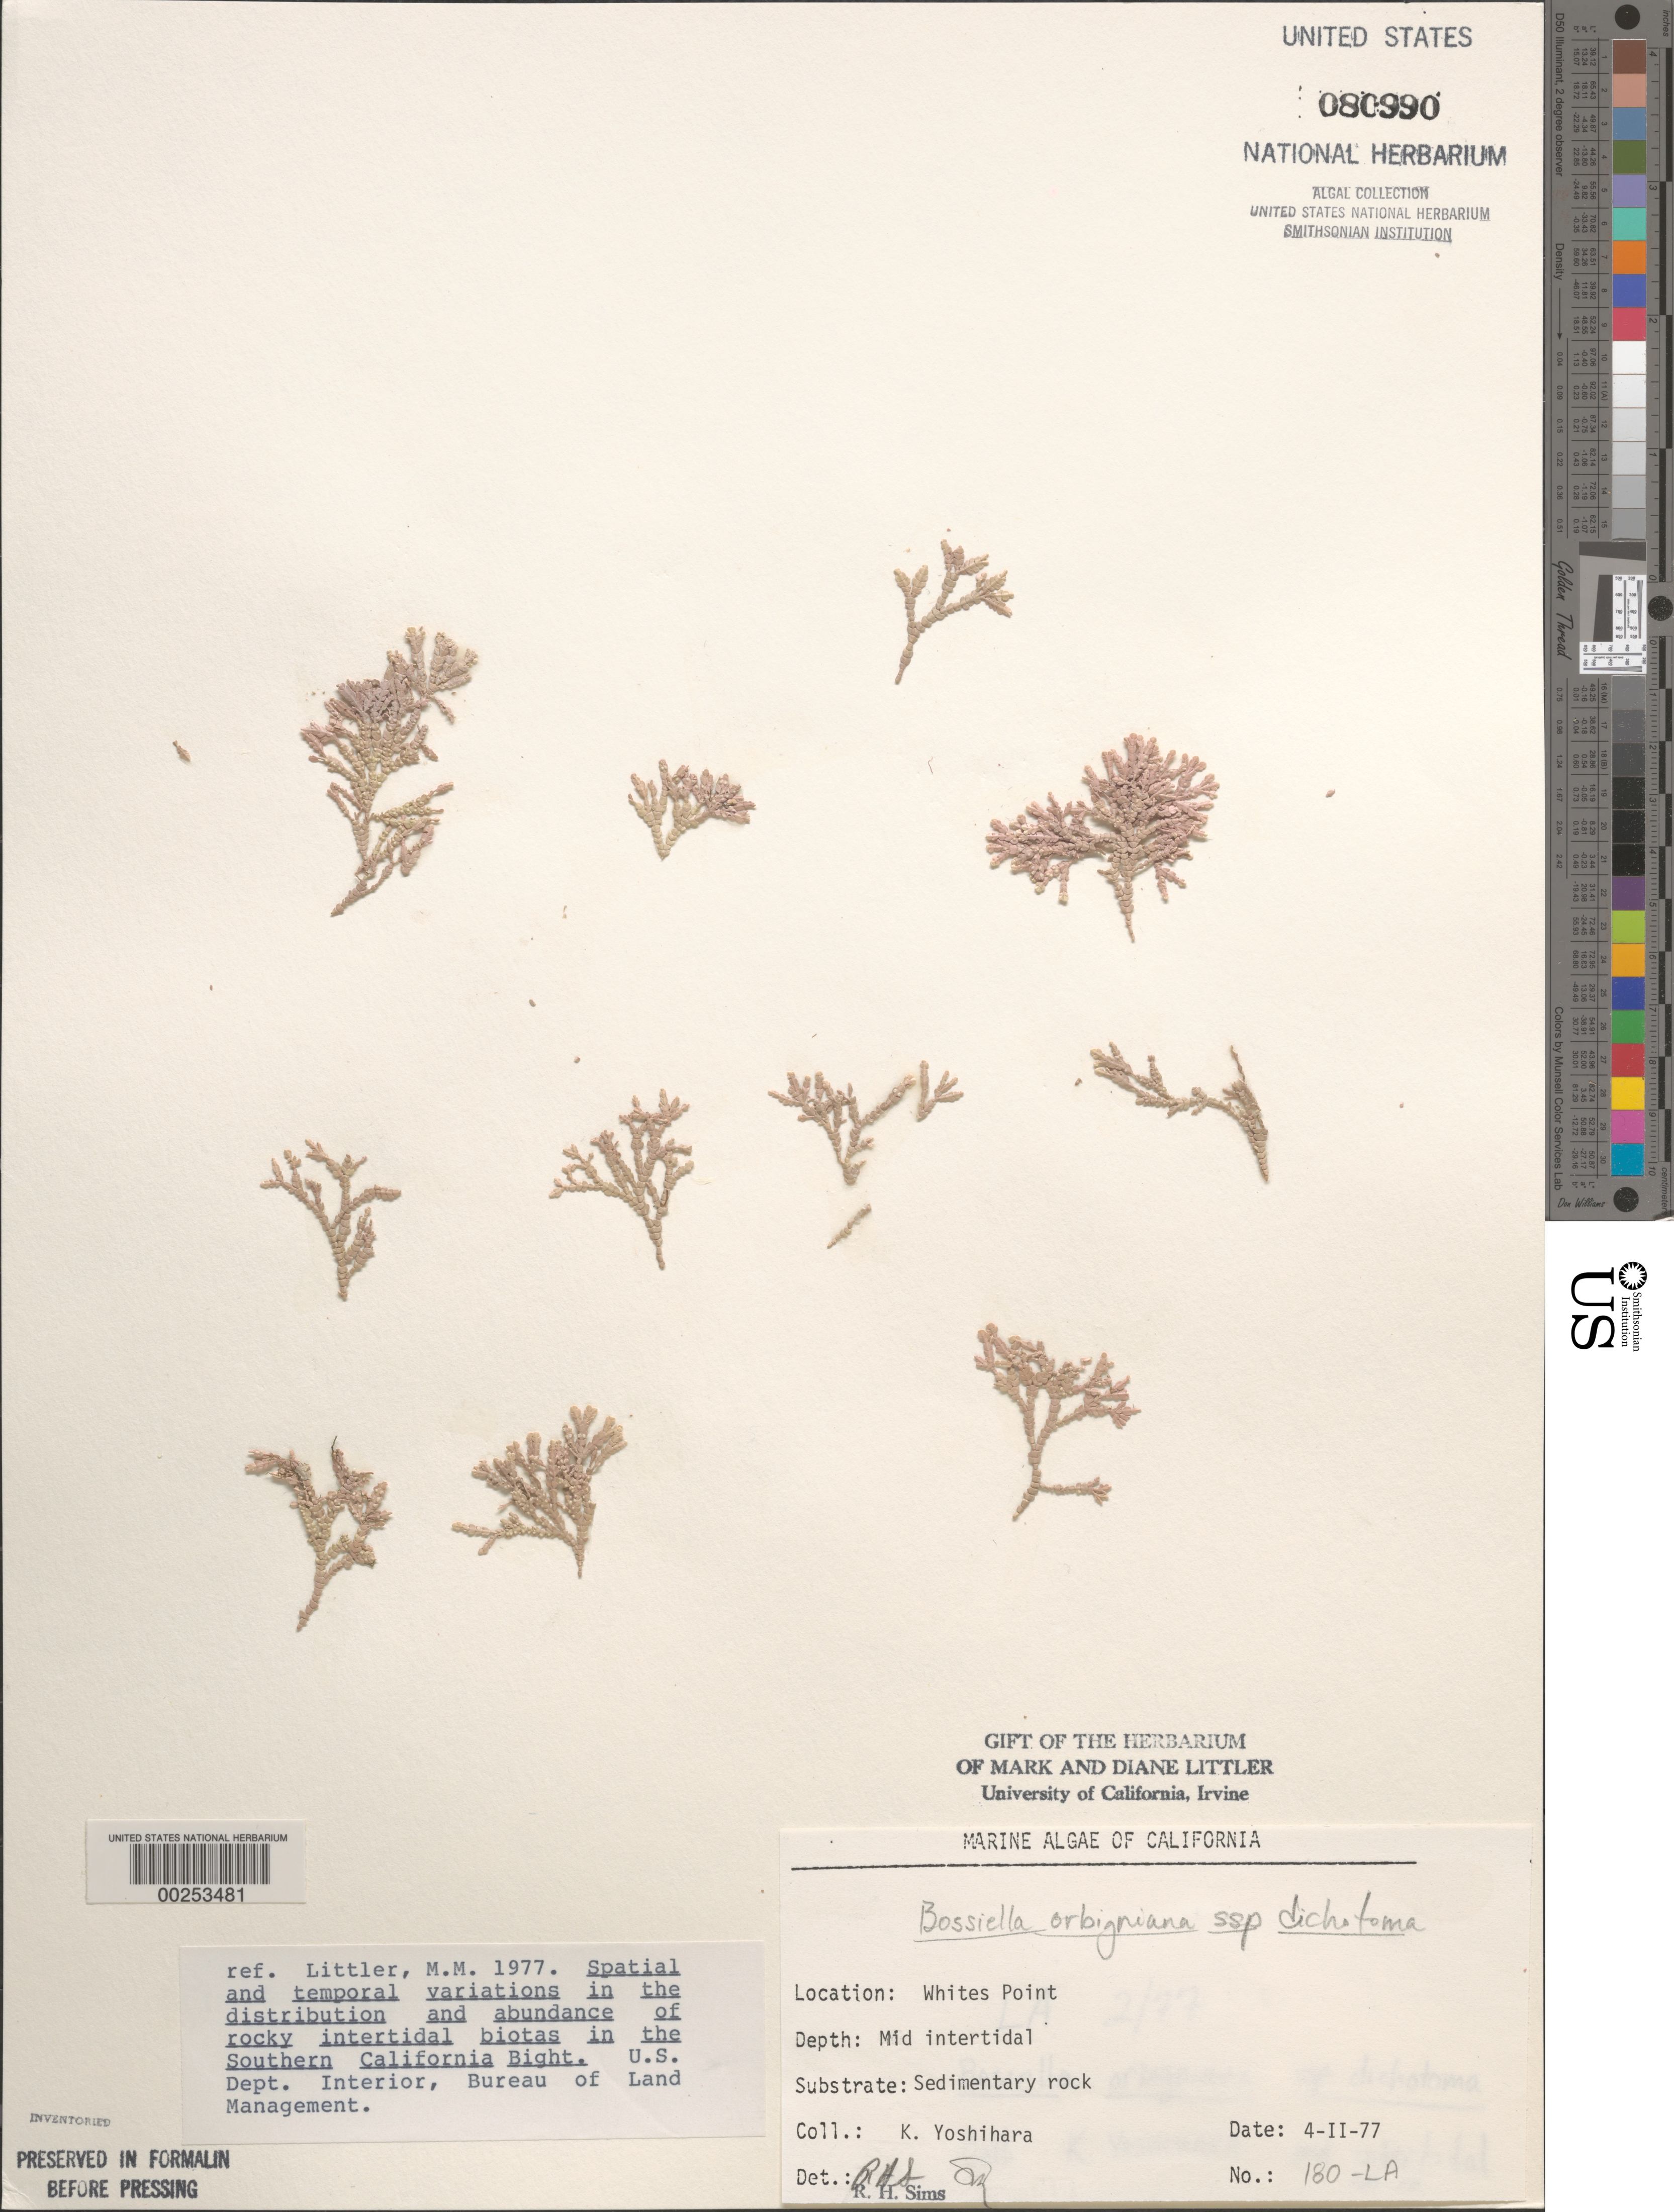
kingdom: Plantae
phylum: Rhodophyta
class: Florideophyceae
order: Corallinales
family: Corallinaceae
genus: Bossiella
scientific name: Bossiella orbigniana subsp. dichotoma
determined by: Sims, Robert H.; Murray, S. N.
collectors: K. Yoshihara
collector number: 180-la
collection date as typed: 04 Feb 1977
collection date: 1977-02-04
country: United States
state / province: California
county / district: Los Angeles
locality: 0.6 km northwest of Whites Point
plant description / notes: BLM-SOCALBIGHT Rocky Intertidal Survey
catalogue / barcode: US 80990